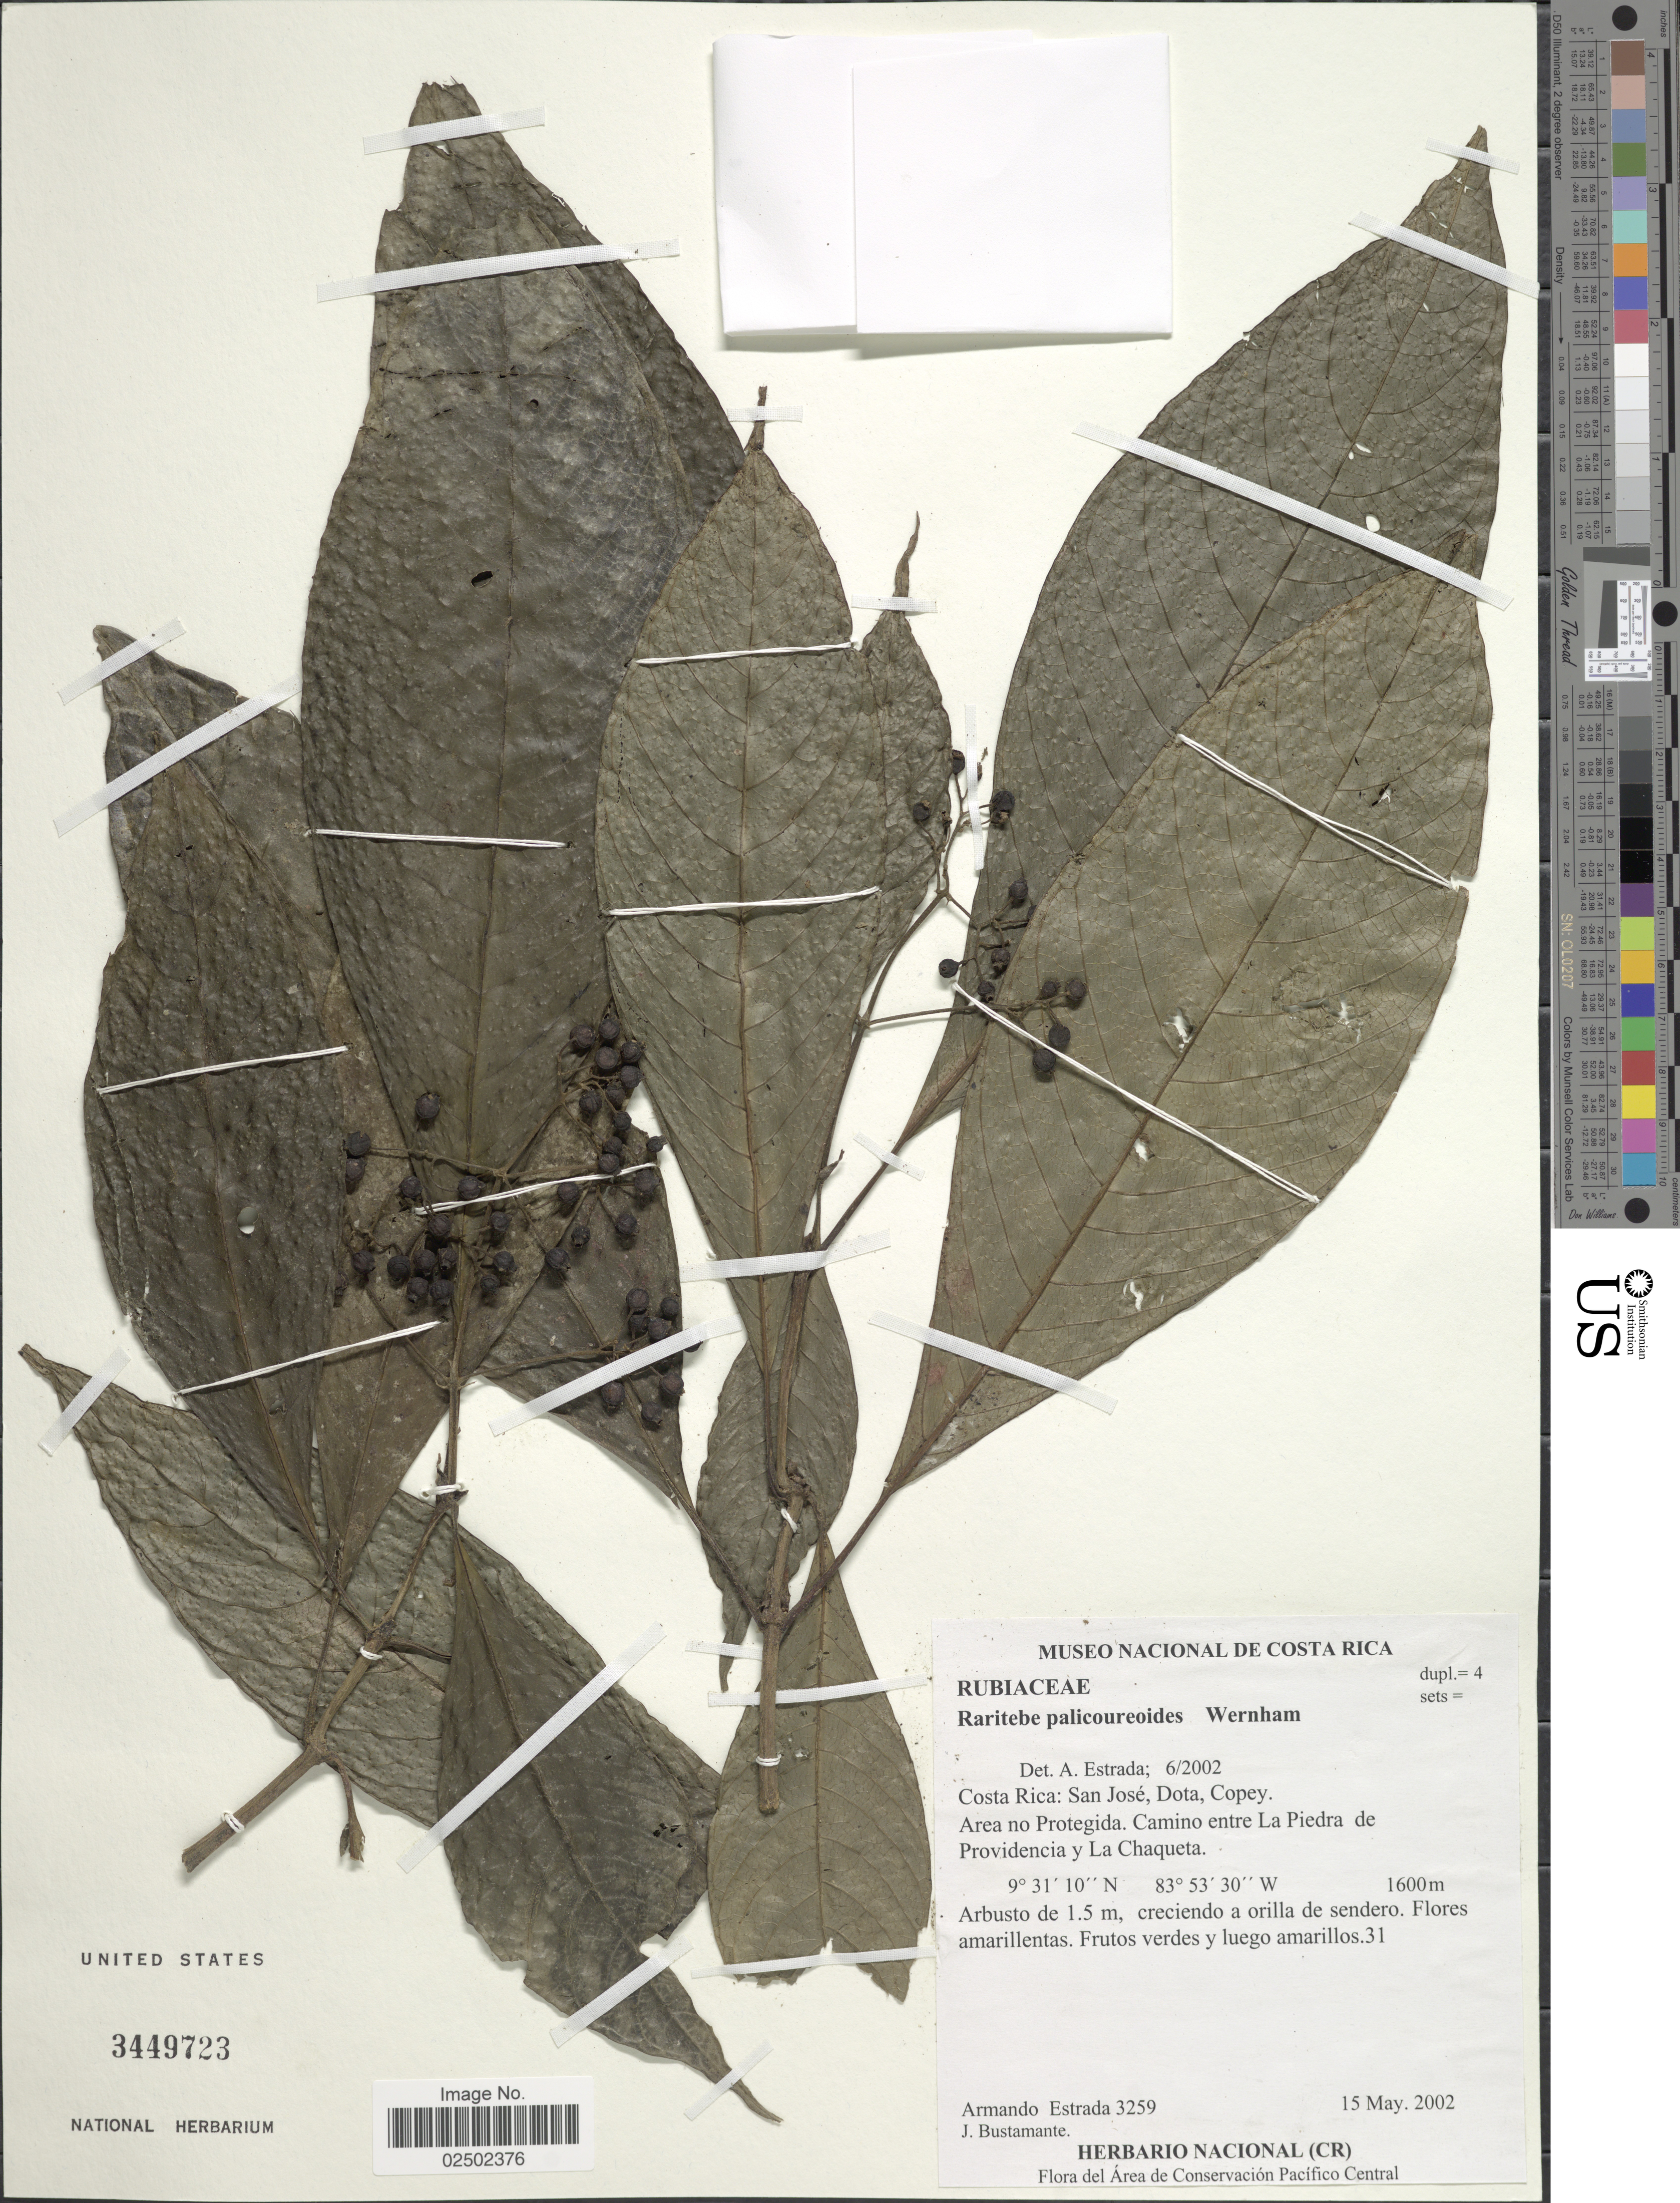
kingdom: Plantae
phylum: Tracheophyta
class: Magnoliopsida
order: Gentianales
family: Rubiaceae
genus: Raritebe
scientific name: Raritebe palicoureoides subsp. dwyeranum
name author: J.H. Kirkbr.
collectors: A. Estrada & J. Bustamante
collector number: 3259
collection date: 2002-05-15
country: Costa Rica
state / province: San José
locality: Dota, Copey. Area no Protegida. camino entre La Piedra de Providencia y La Chaqueta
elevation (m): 1600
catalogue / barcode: US 3449723